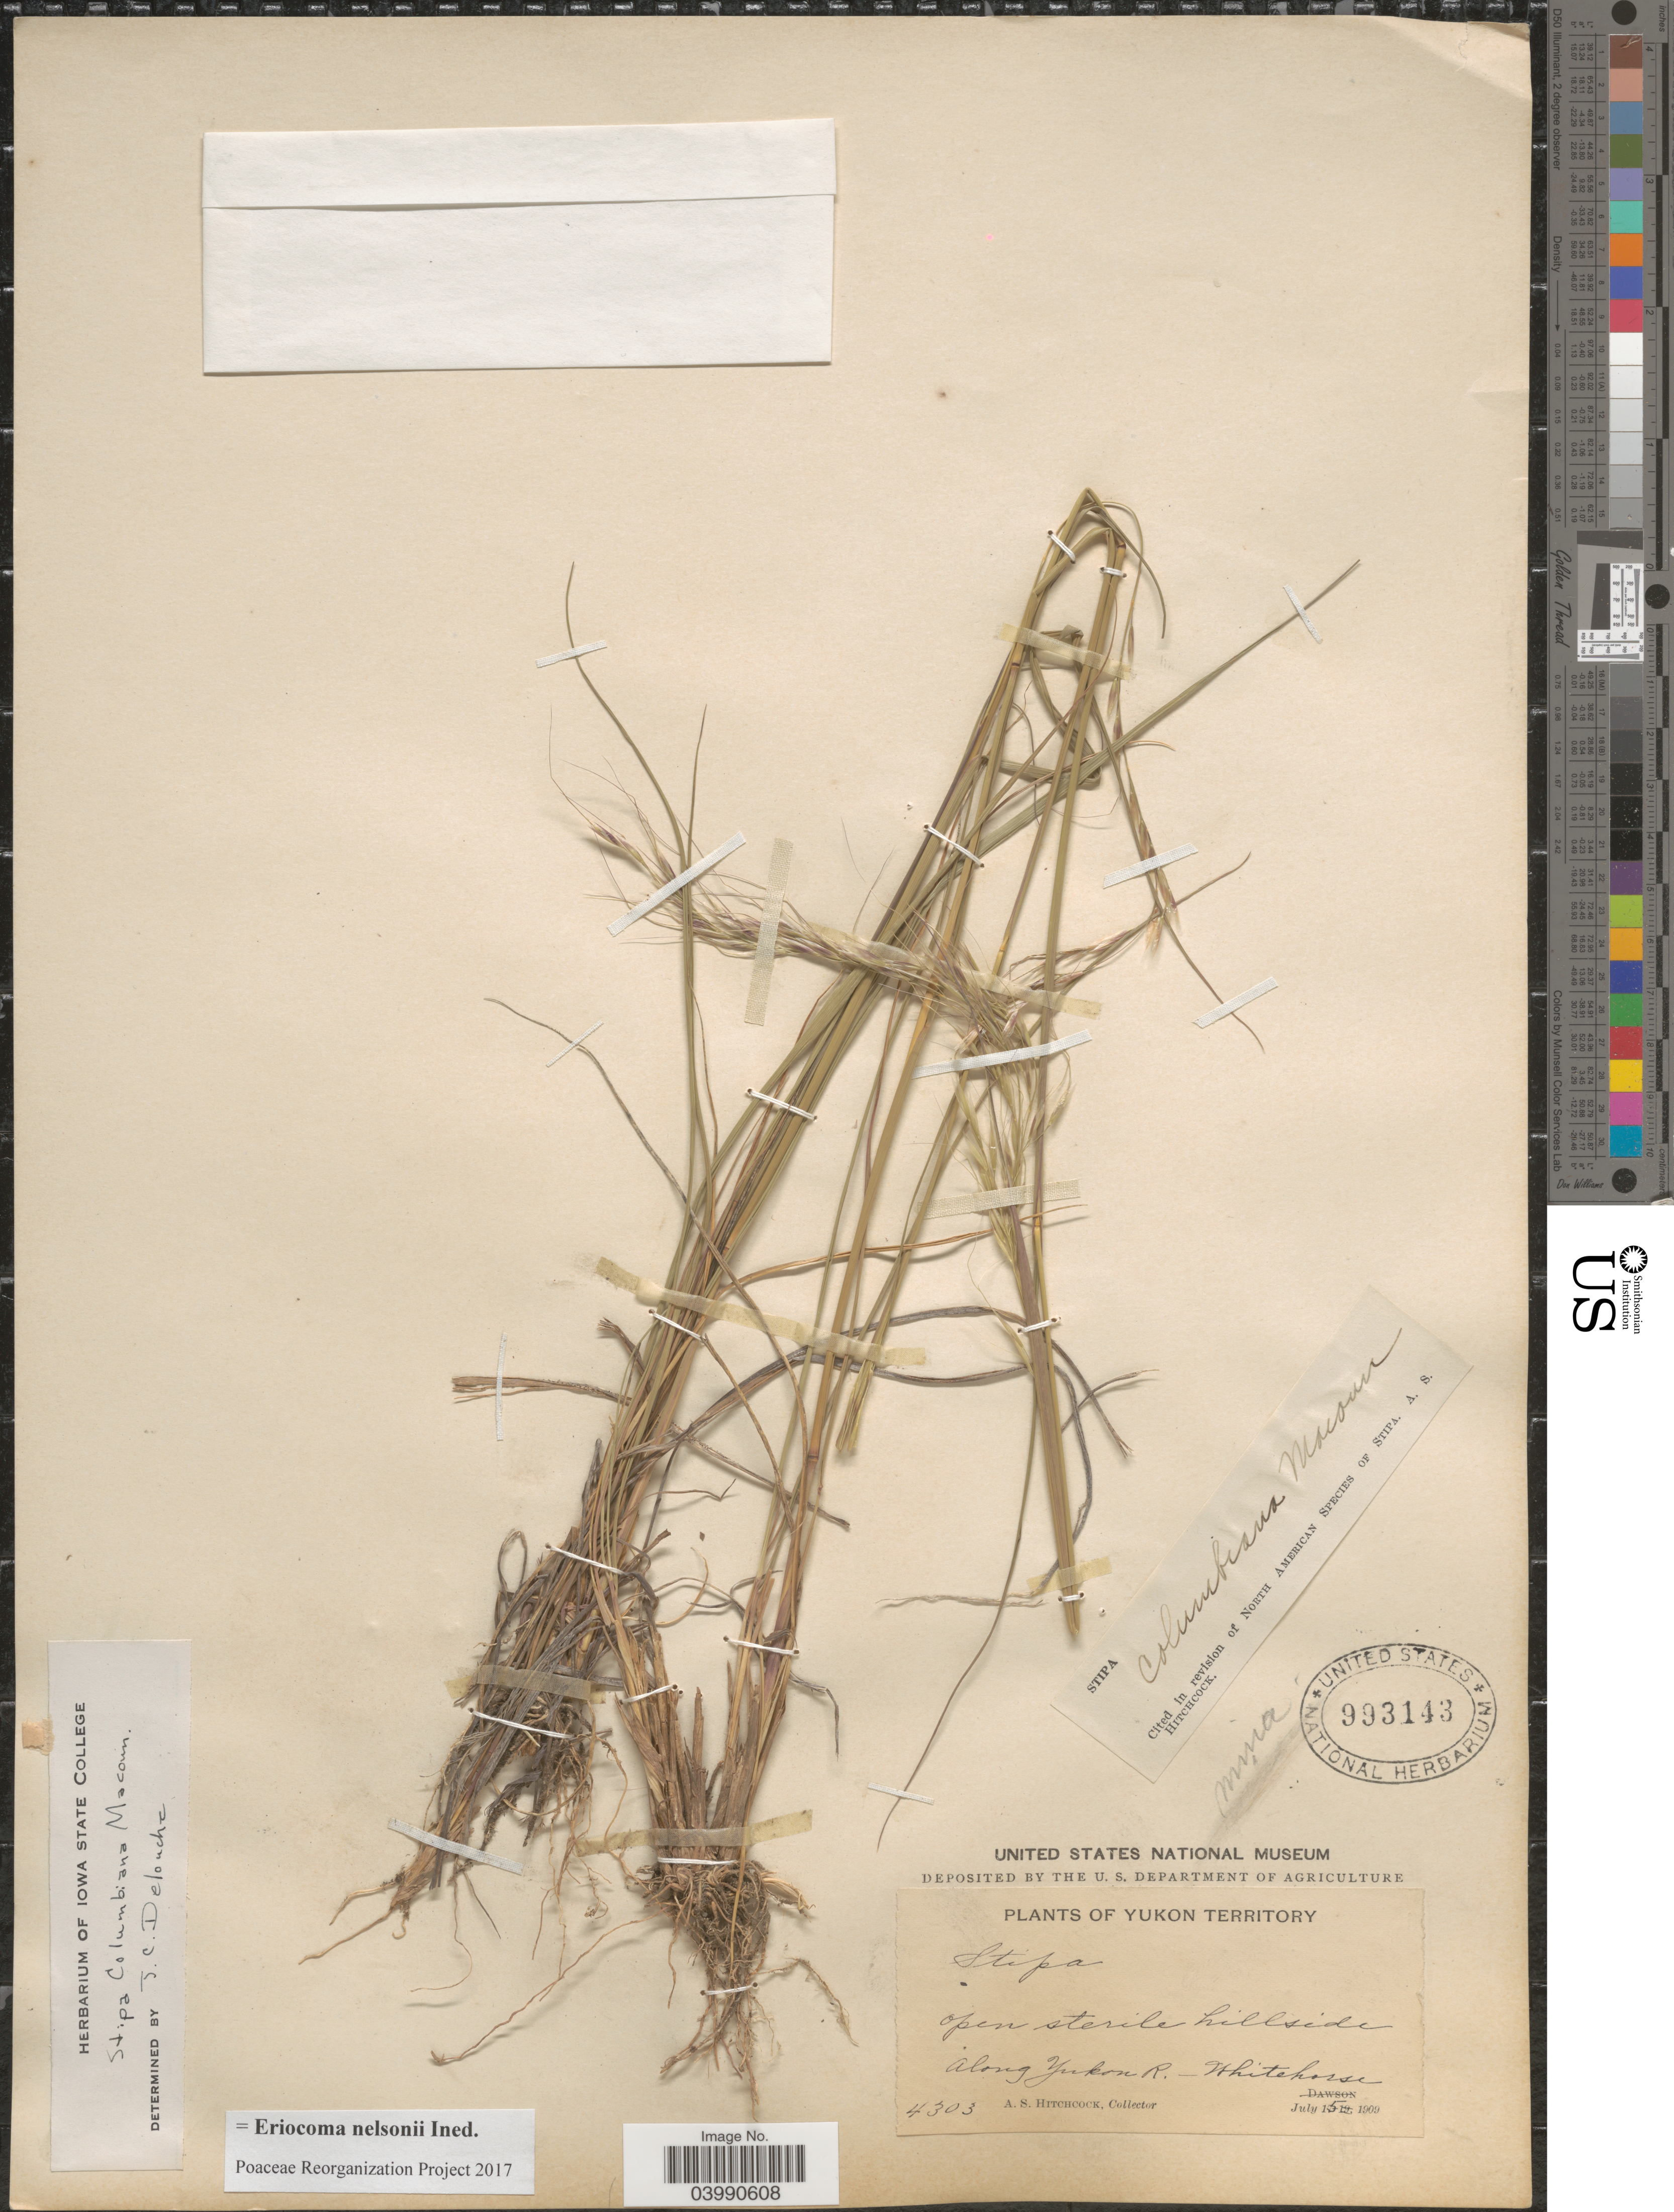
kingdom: Plantae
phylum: Tracheophyta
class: Liliopsida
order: Poales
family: Poaceae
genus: Eriocoma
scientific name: Eriocoma nelsonii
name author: (Scribn.) Romasch.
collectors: A. S. Hitchcock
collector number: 4303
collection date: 1909-07-15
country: Canada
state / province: Yukon Territory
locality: Along Yukon R.- Whitehorse.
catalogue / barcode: US 993143